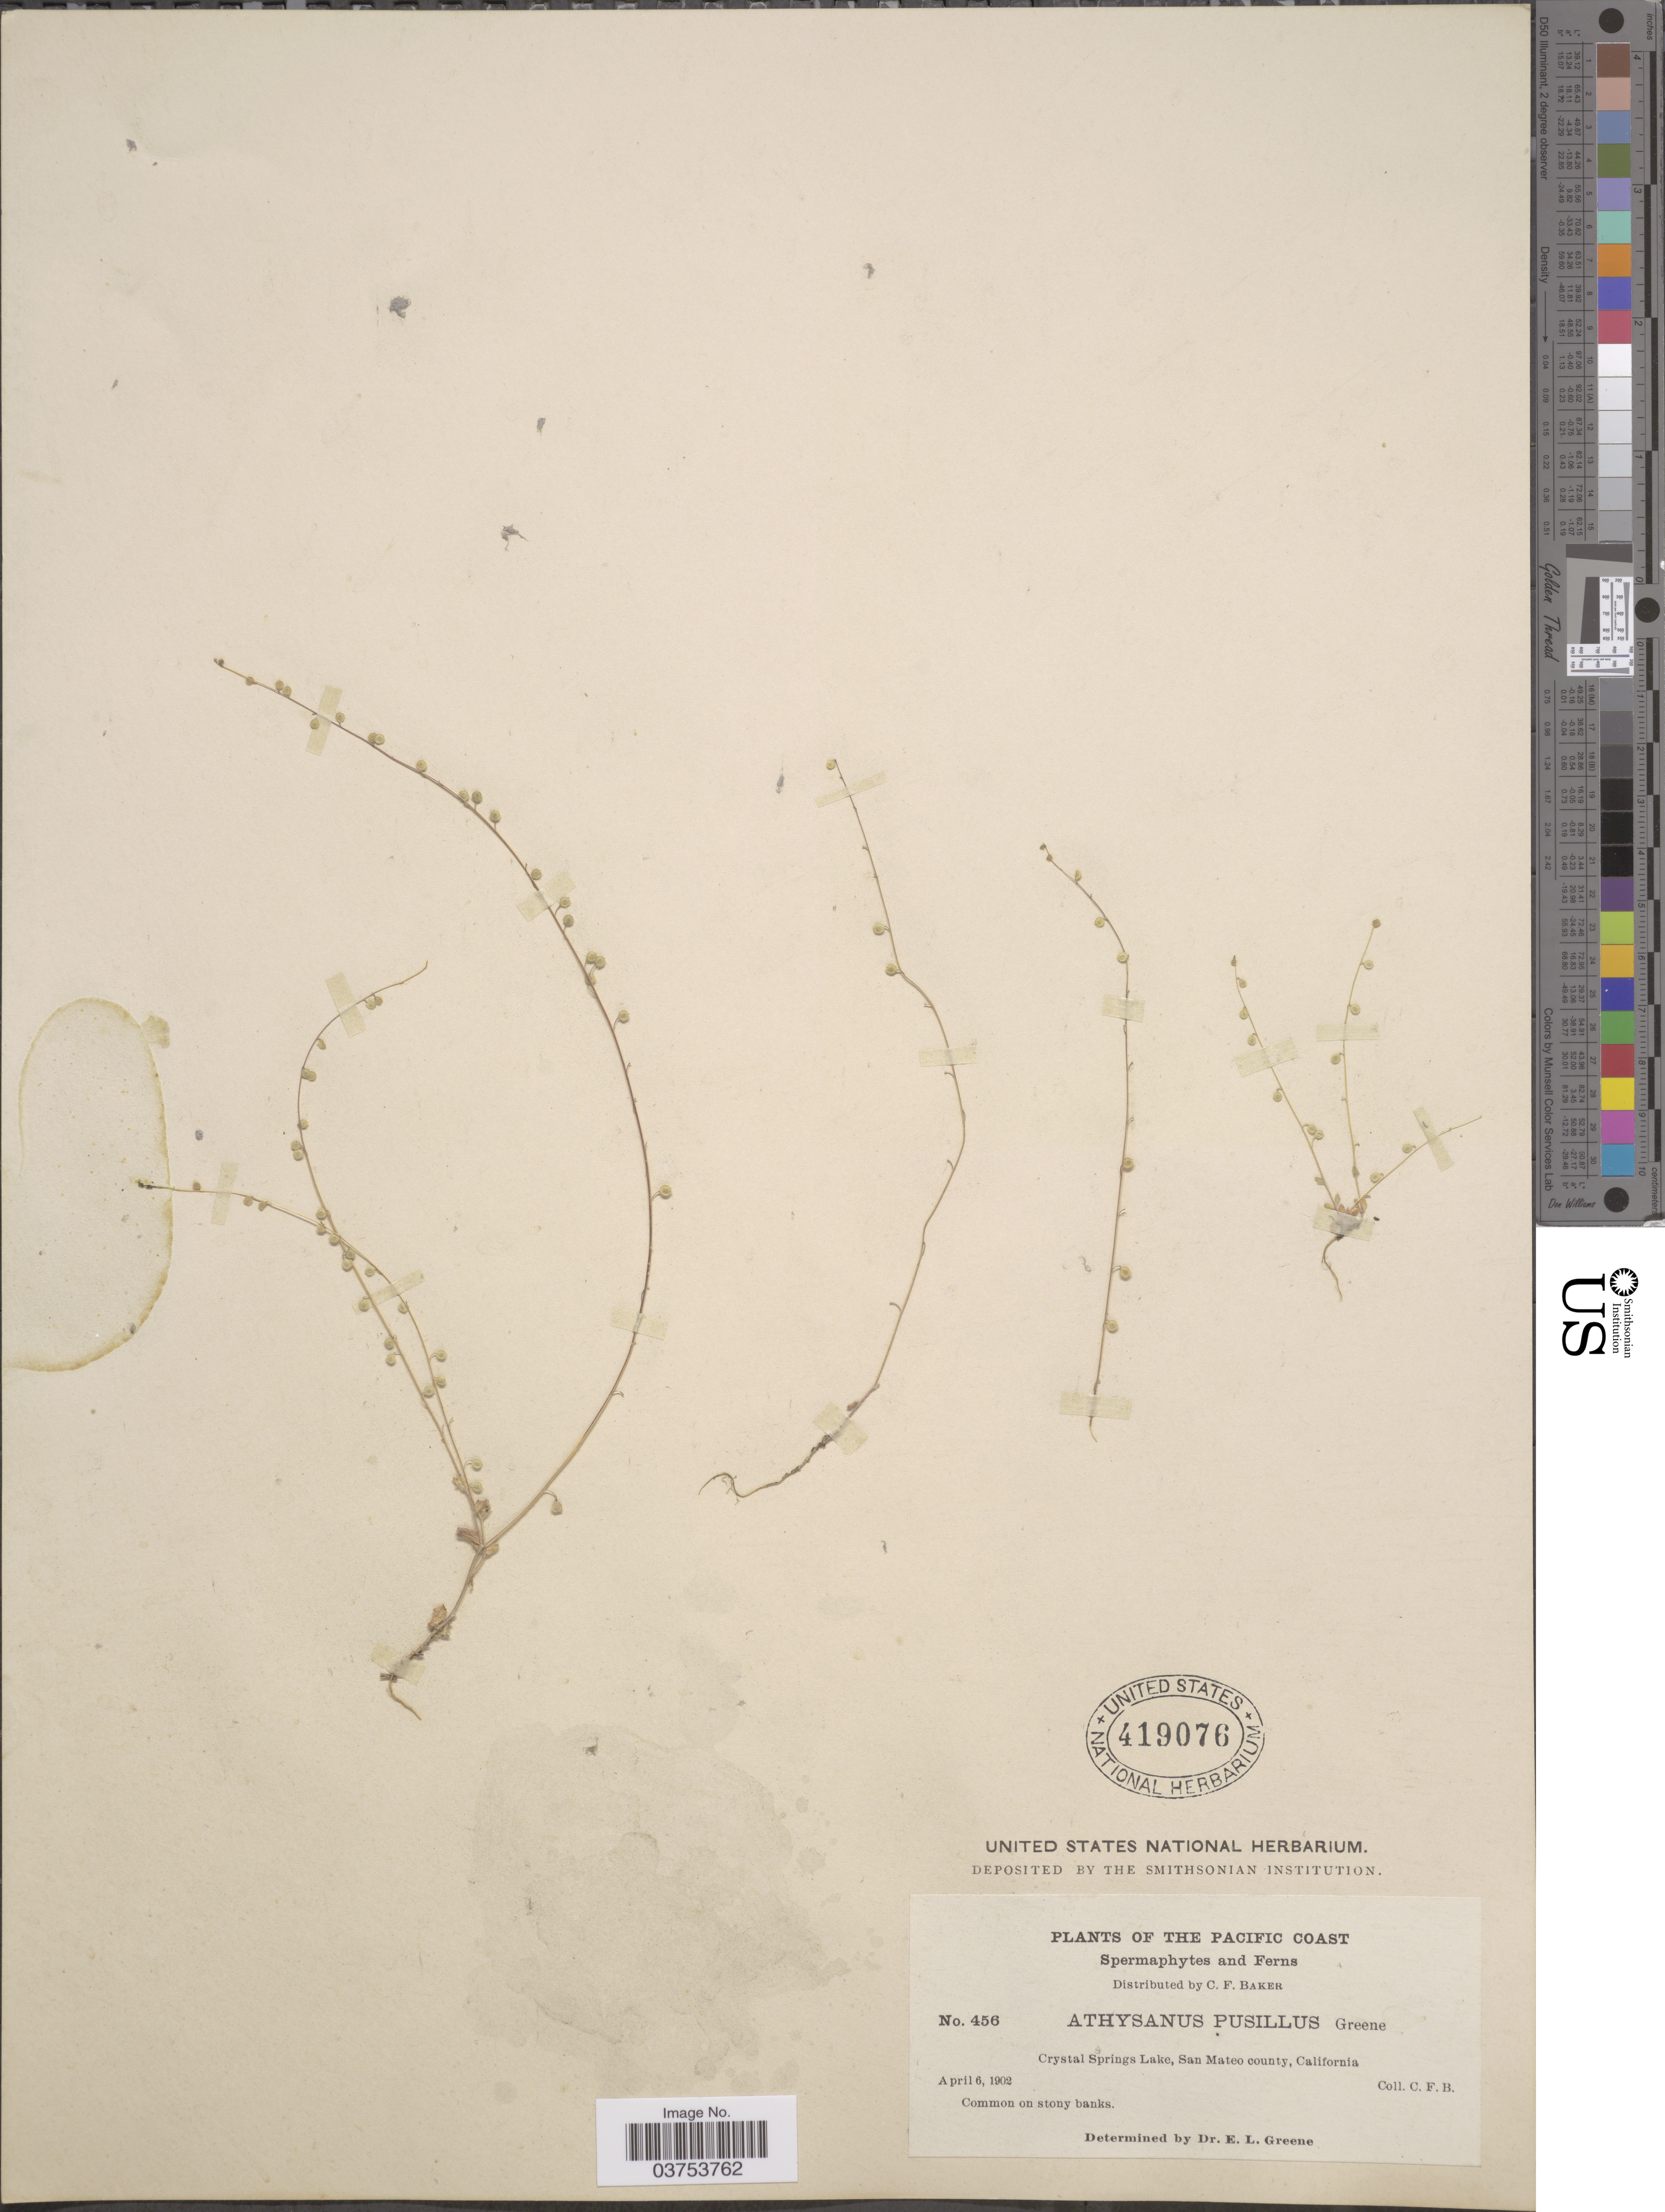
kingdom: Plantae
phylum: Tracheophyta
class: Magnoliopsida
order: Brassicales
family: Brassicaceae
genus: Athysanus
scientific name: Athysanus pusillus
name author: (Hook.) Greene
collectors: C. F. Baker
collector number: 456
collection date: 1902-04-06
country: United States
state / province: California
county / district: San Mateo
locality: The Pacific Coast. Crystal Springs Lake, San Mateo county.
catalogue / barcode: US 419076